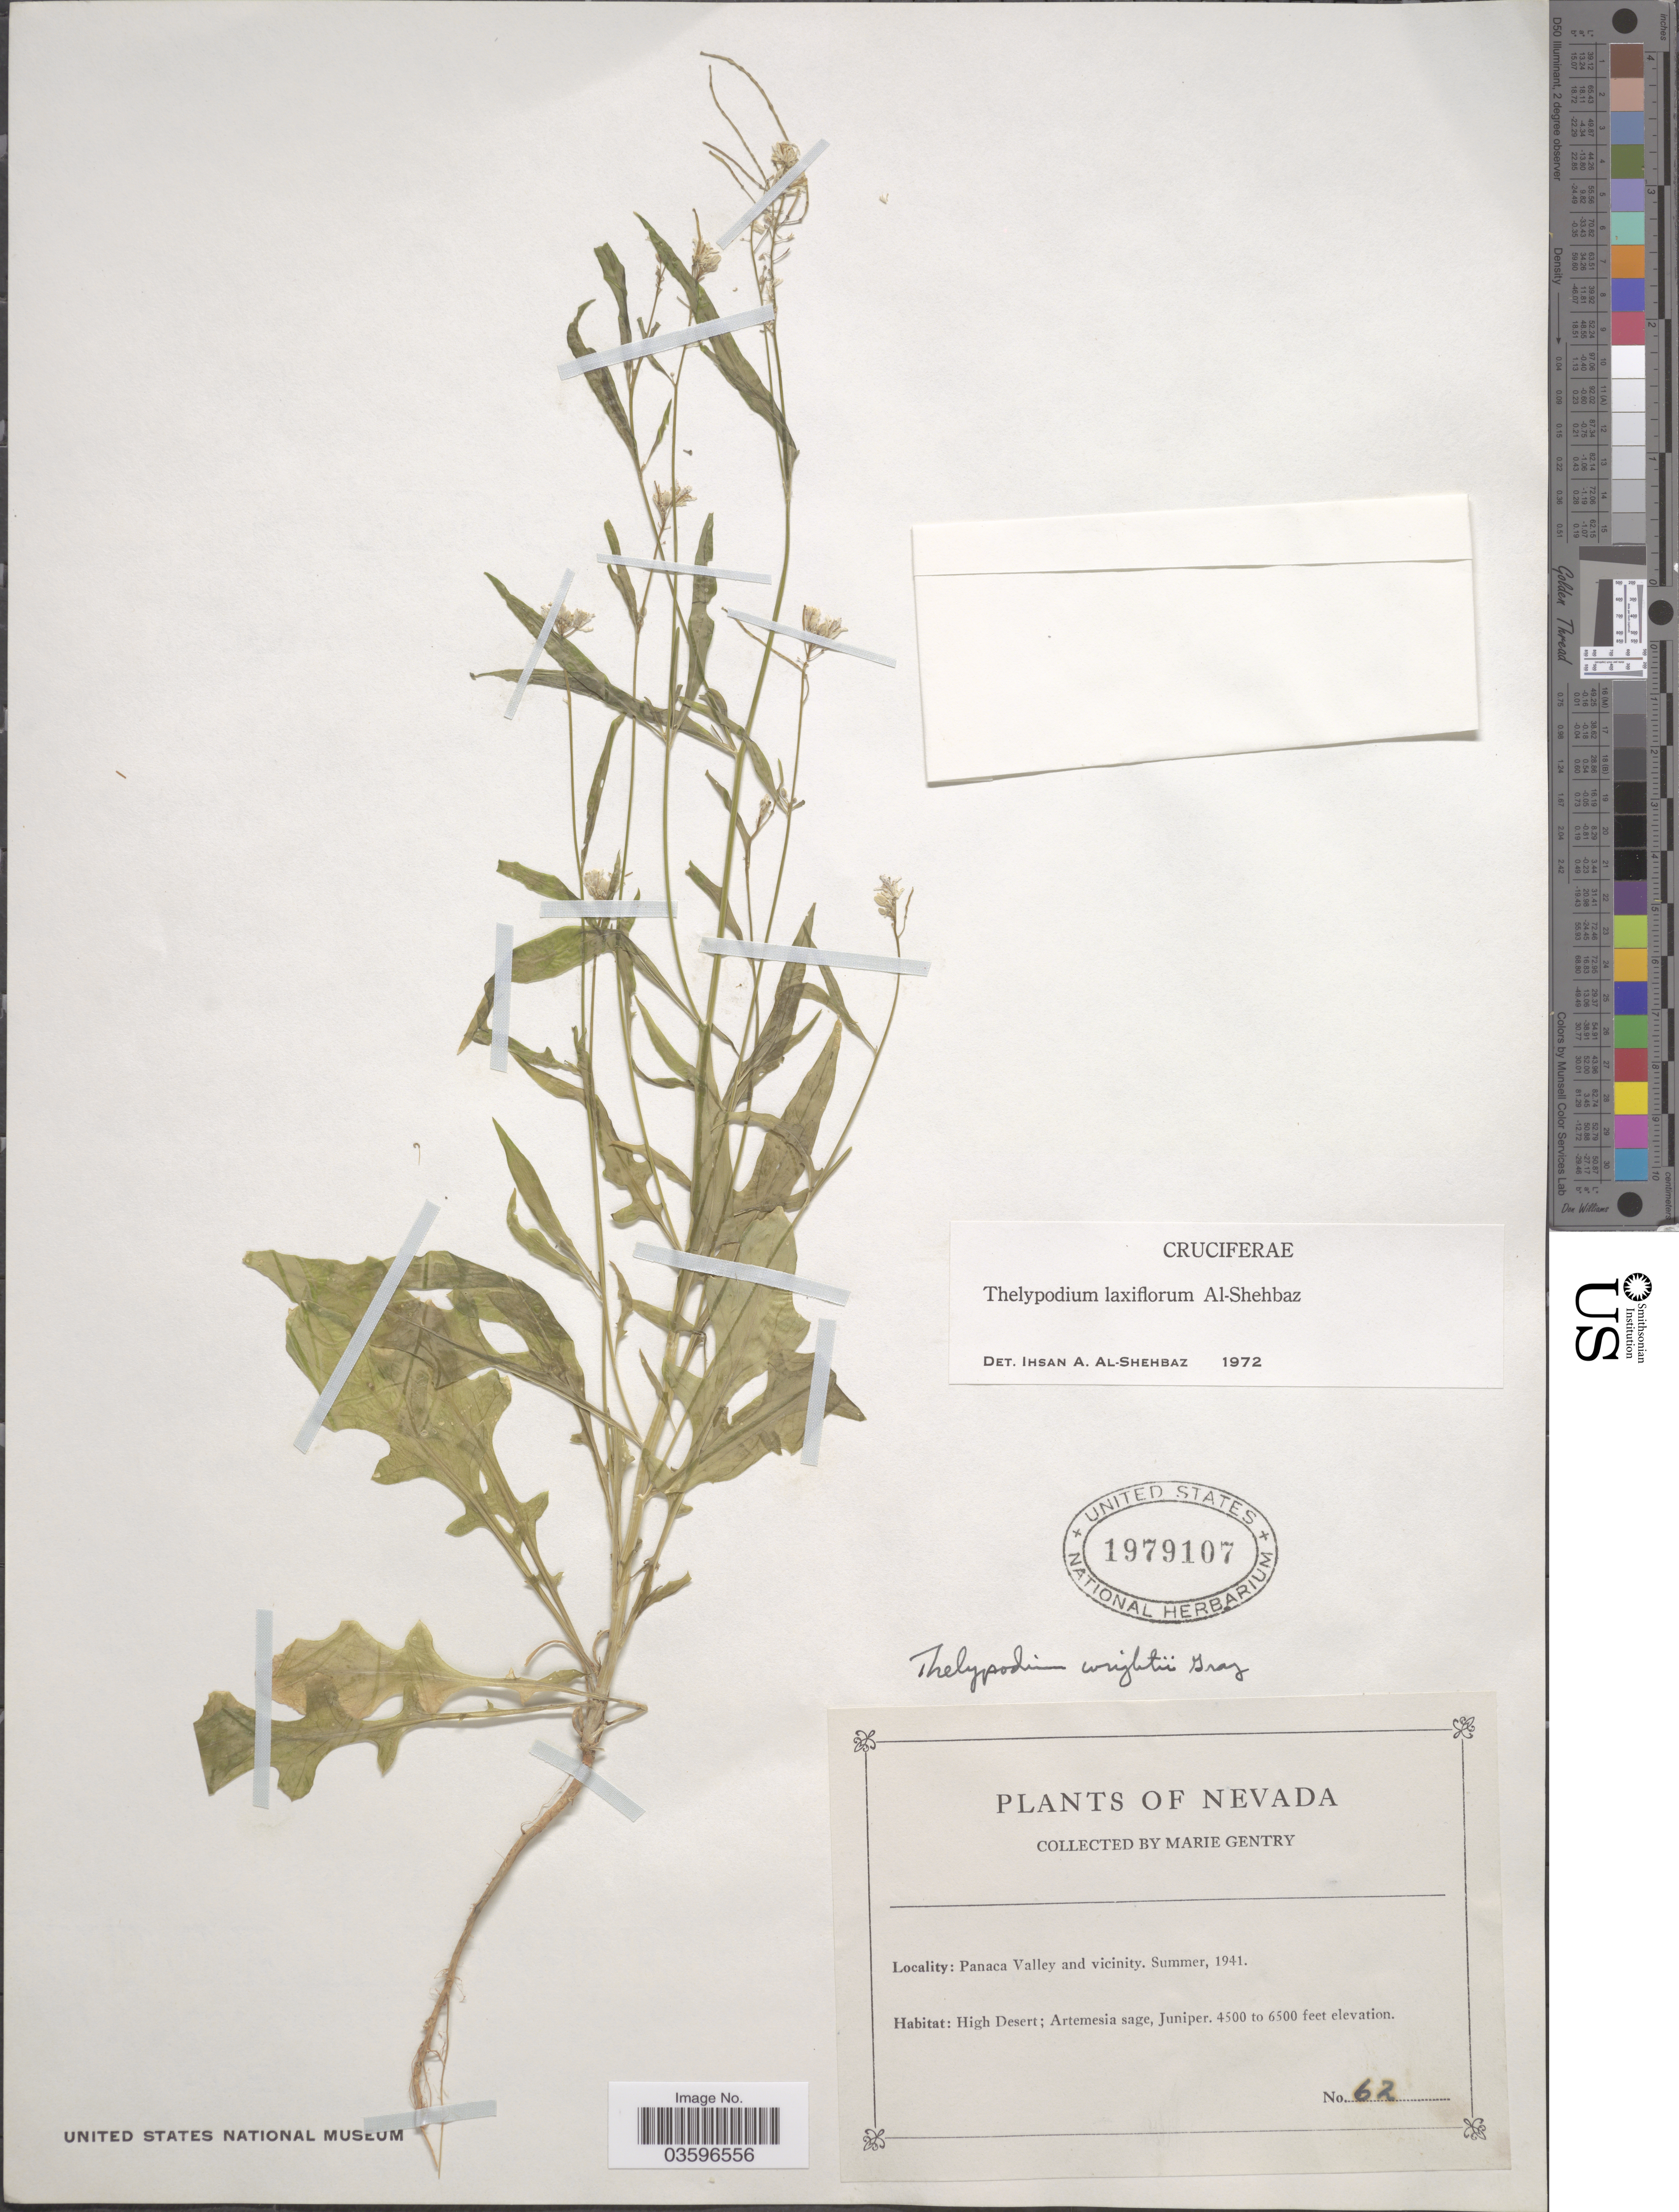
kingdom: Plantae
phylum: Tracheophyta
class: Magnoliopsida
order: Brassicales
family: Brassicaceae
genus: Thelypodium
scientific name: Thelypodium laxiflorum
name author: Al-Shehbaz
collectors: M. Gentry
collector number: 62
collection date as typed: Summer, 1941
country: United States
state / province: Nevada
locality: Panaca Valley and vicinity. High Desert.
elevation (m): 1372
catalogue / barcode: US 1979107